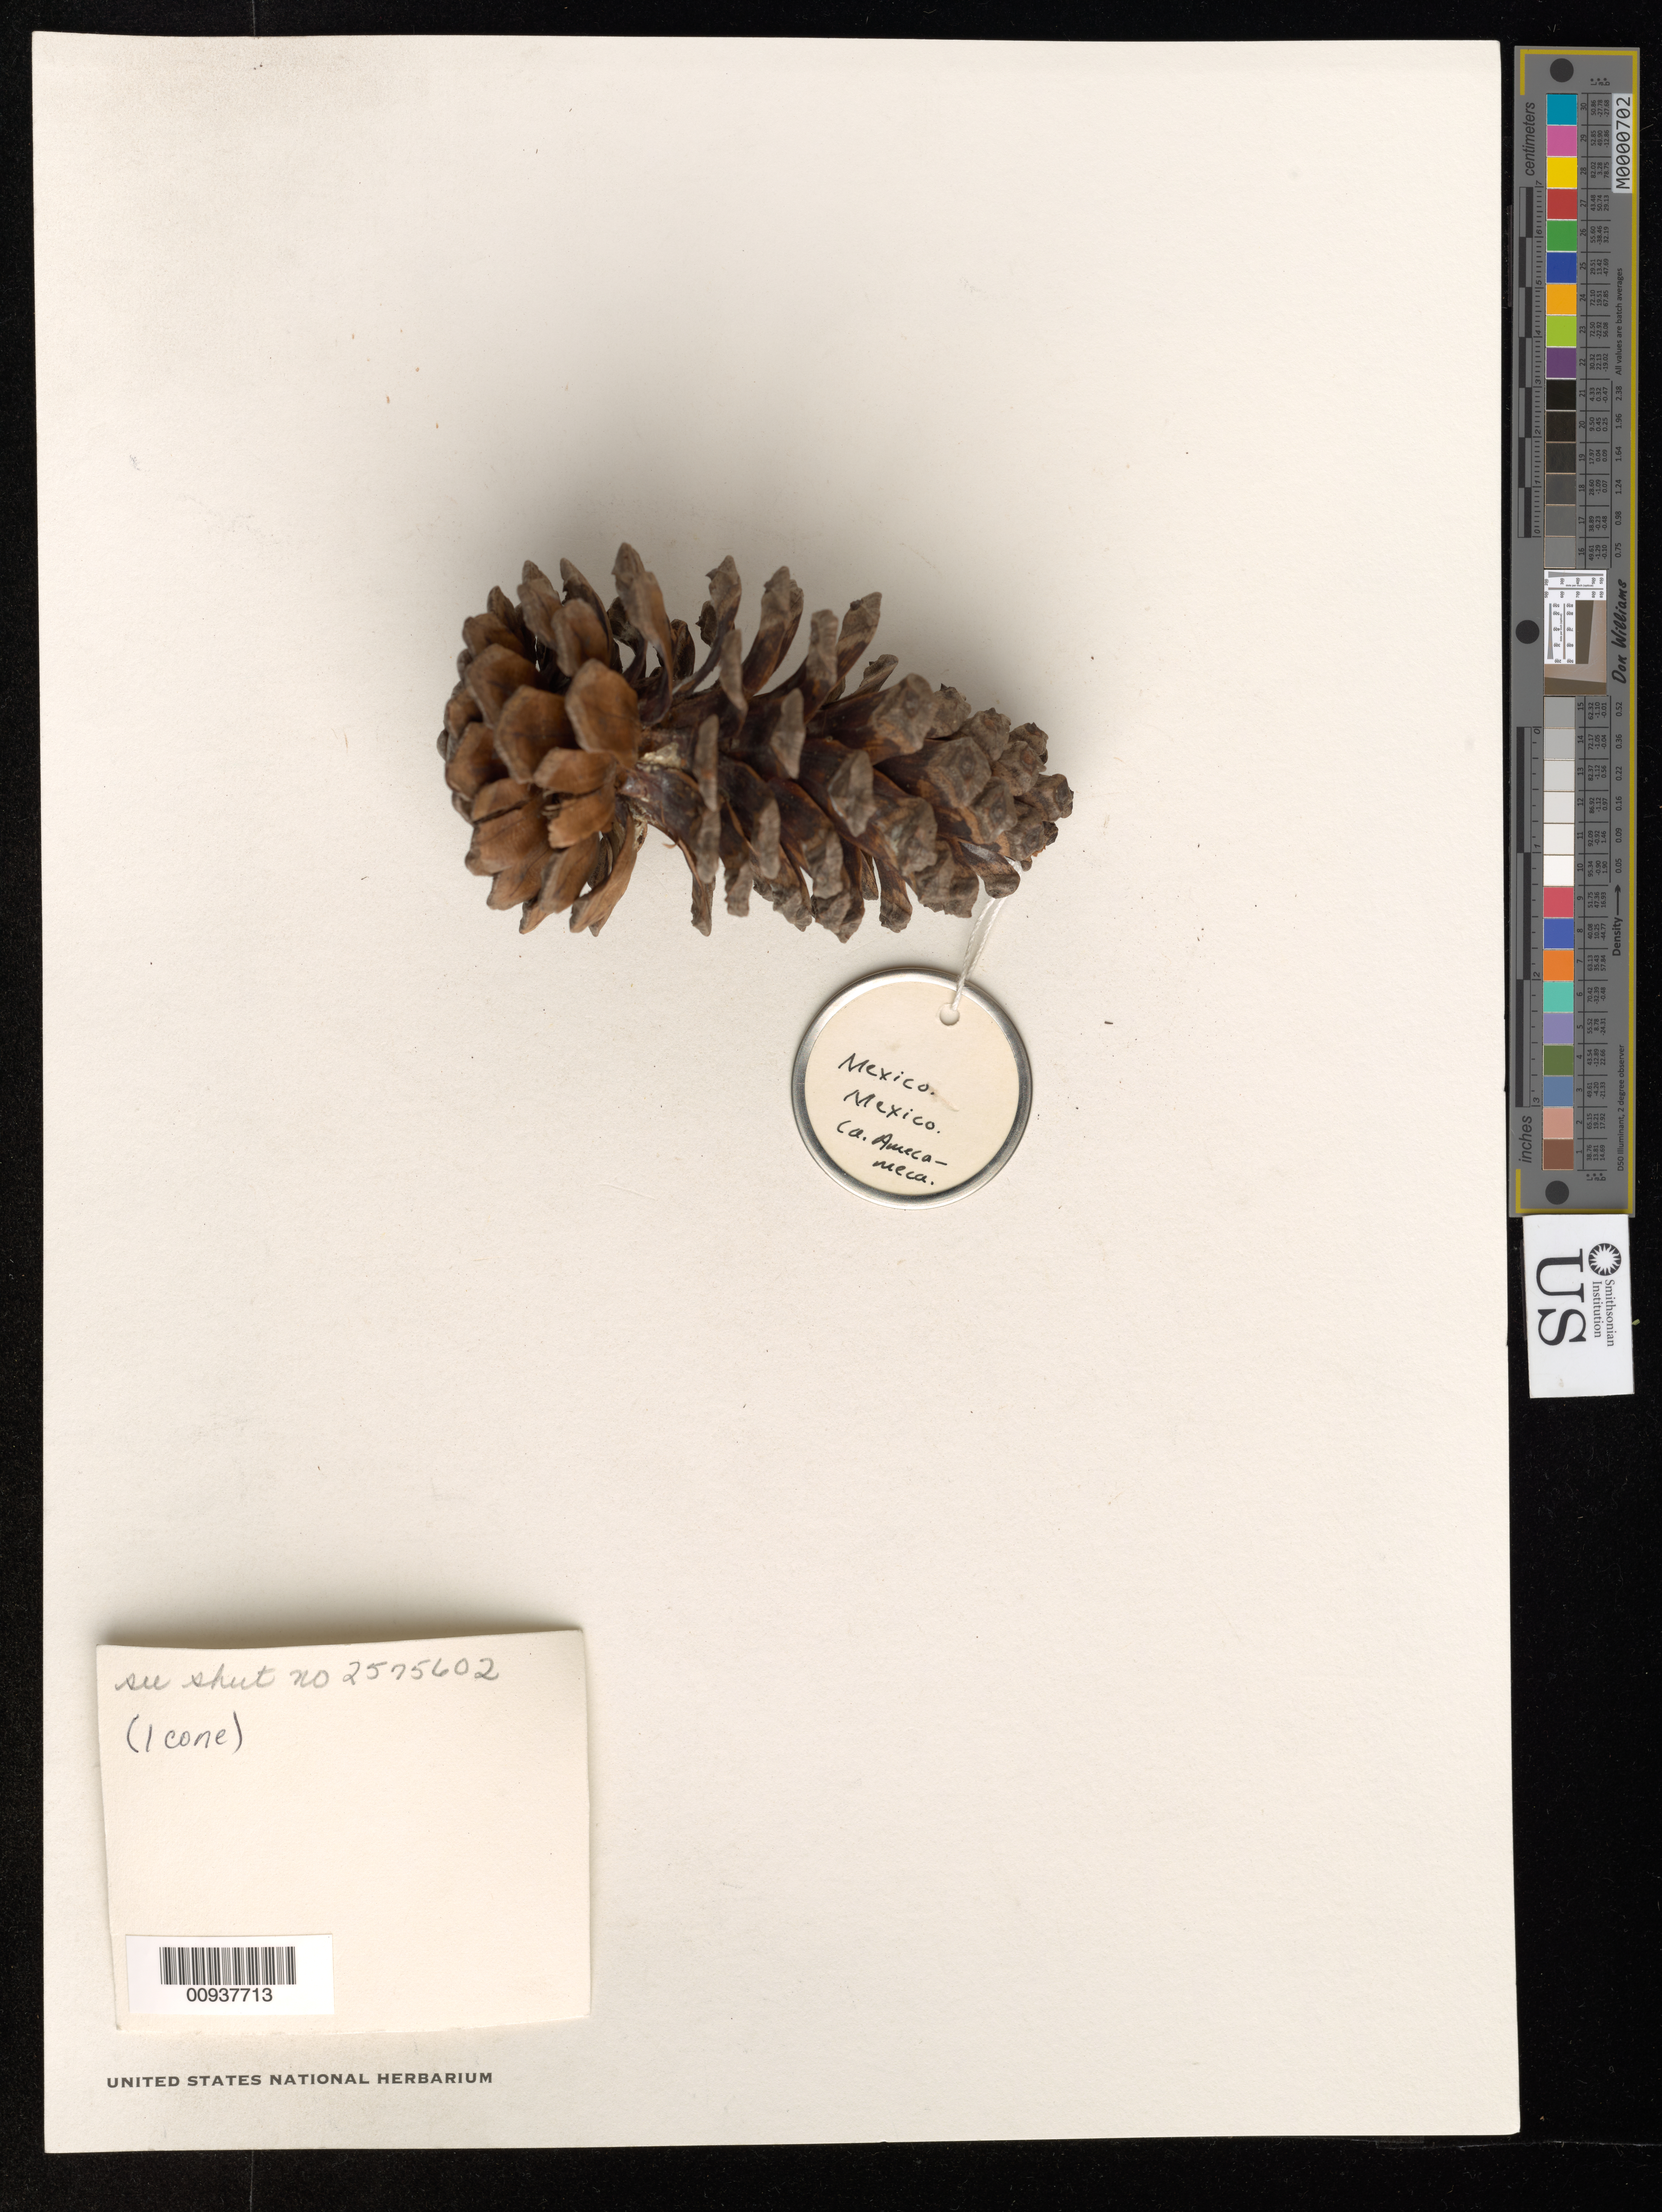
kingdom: Plantae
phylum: Tracheophyta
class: Pinopsida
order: Pinales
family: Pinaceae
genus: Pinus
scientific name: Pinus montezumae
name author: Lamb.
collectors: J. H. Beaman & J. Andrésen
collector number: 4522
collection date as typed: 23 Sep 1961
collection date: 1961-09-23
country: Mexico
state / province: México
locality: Ca. 12 km. east of Amecameca at km. 72 on the Popocatepetl road.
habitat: Dominant species in pine forest.